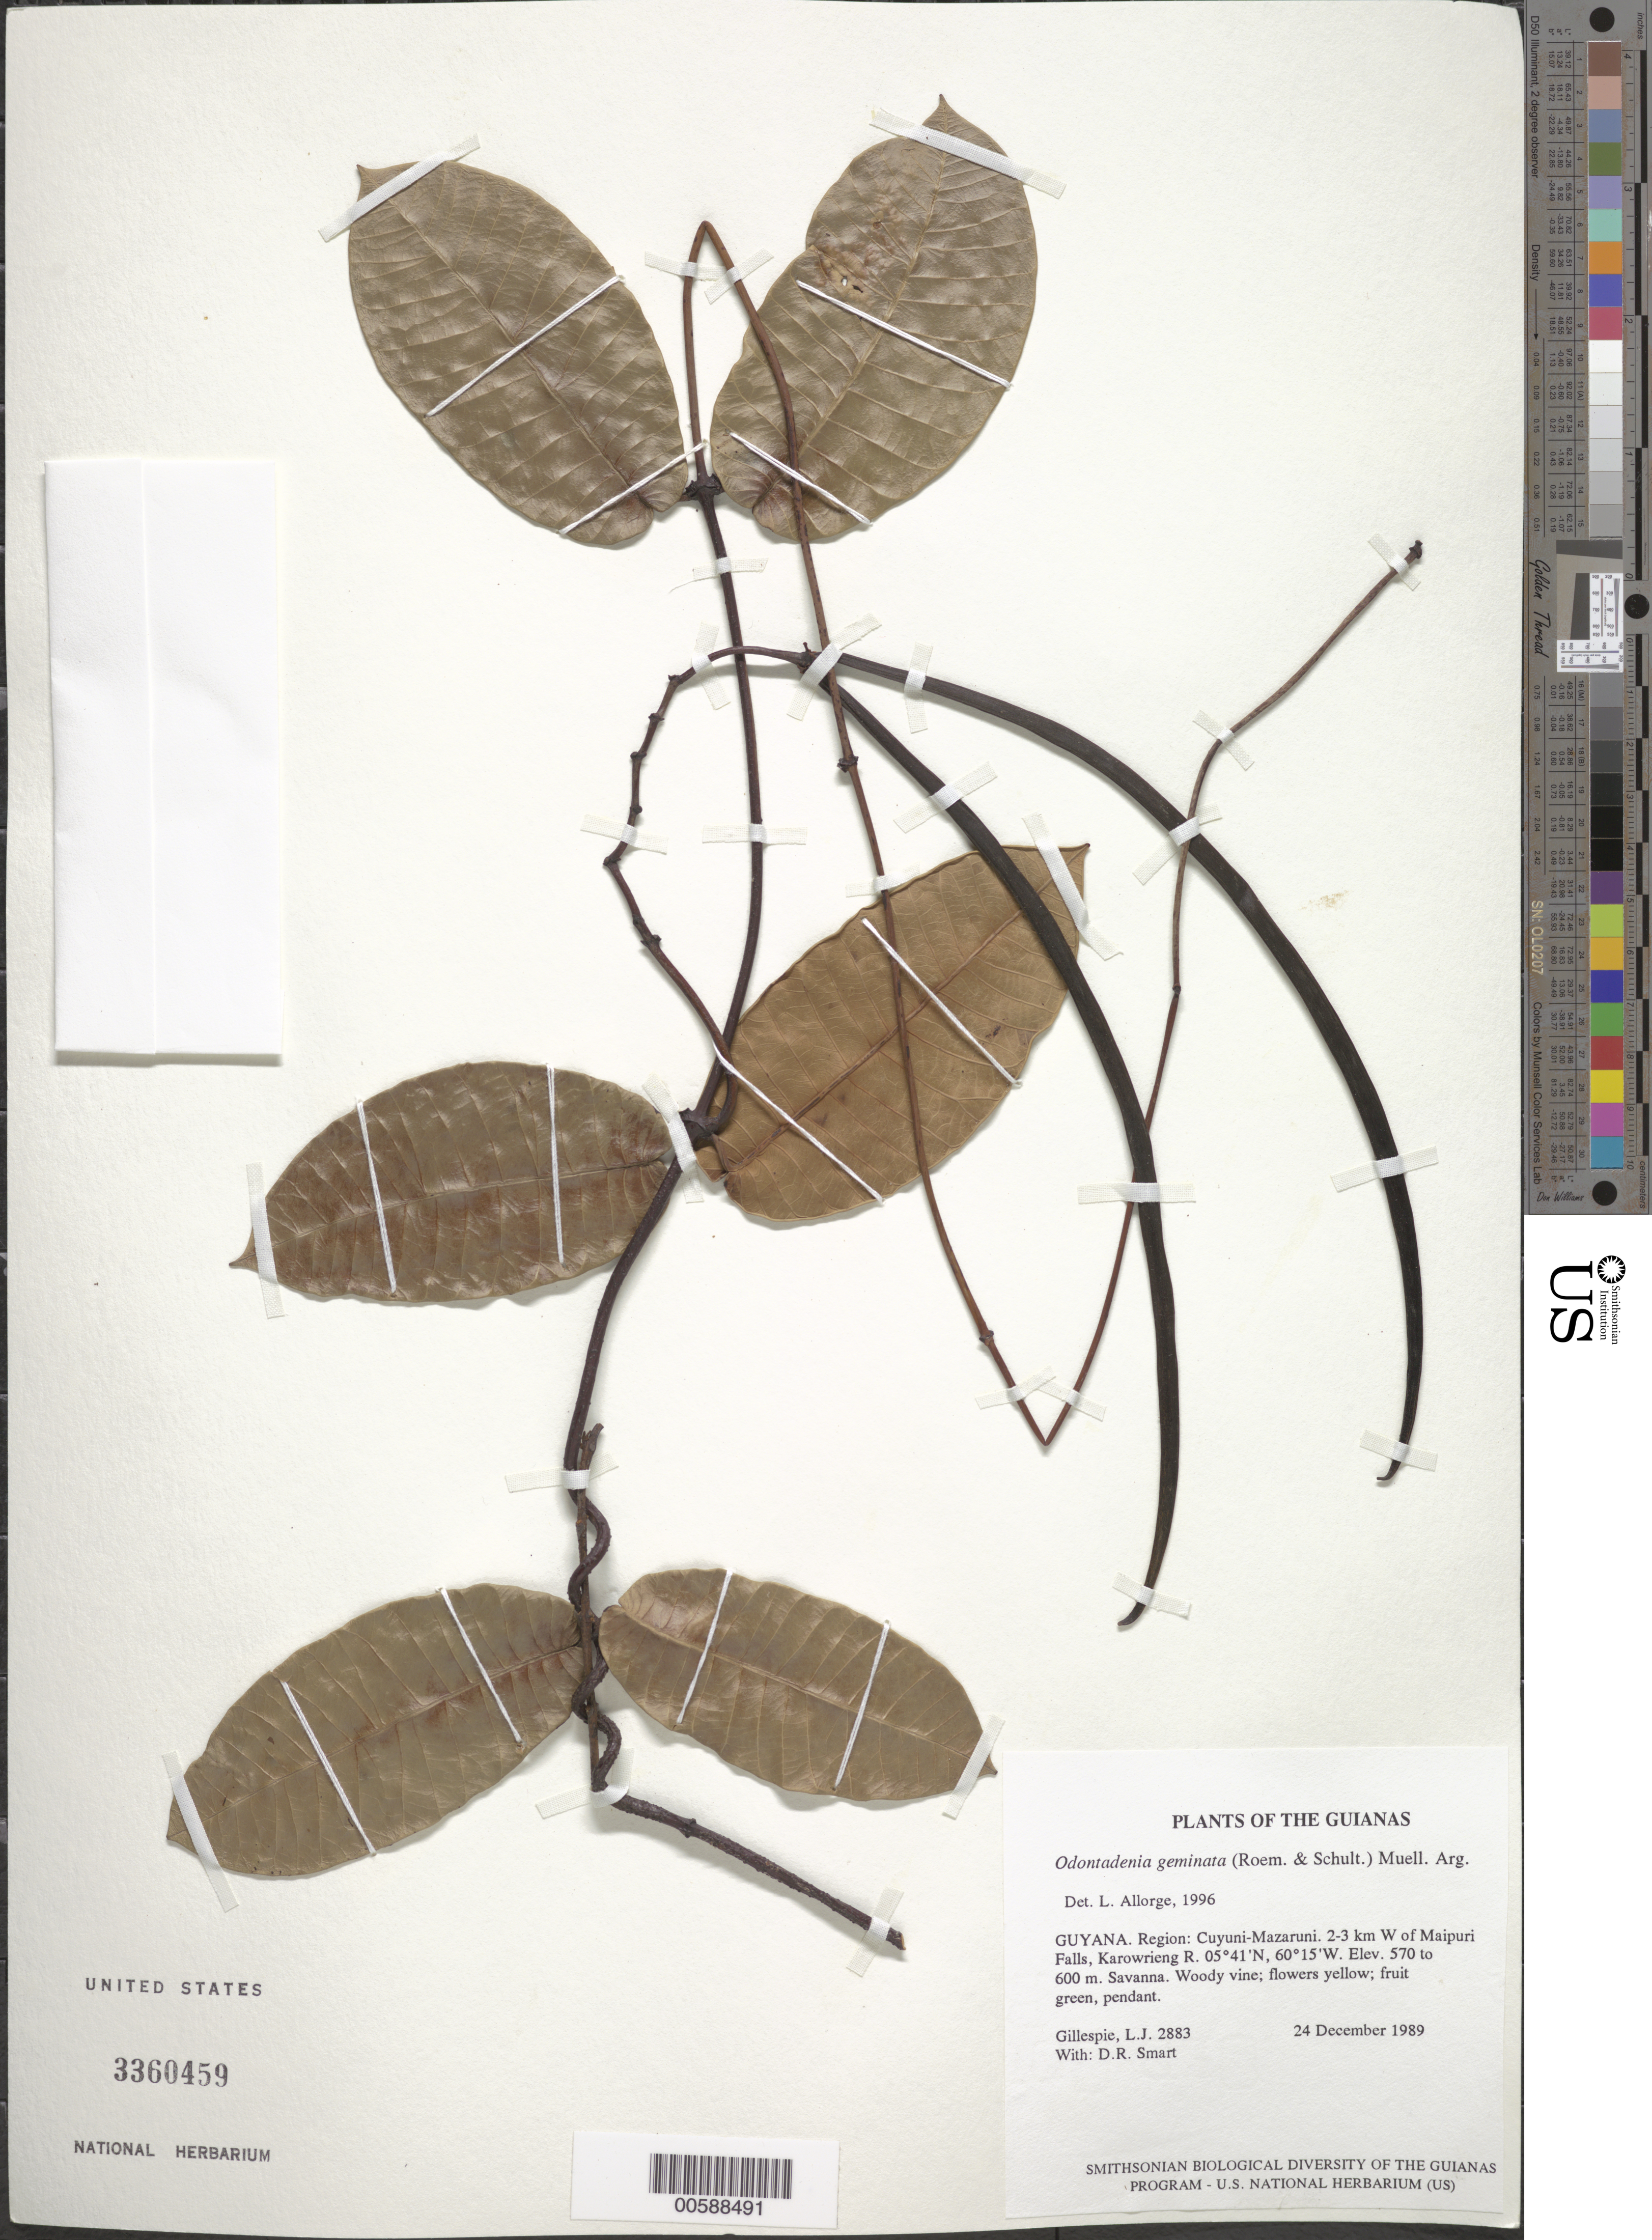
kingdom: Plantae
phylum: Tracheophyta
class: Magnoliopsida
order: Gentianales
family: Apocynaceae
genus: Odontadenia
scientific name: Odontadenia geminata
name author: (Hoffmanns. ex Roem. & Schult.) Müll. Arg.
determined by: Allorge, L.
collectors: L. J. Gillespie & D. R. Smart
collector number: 2883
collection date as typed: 24 December 1989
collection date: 1989-12-24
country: Guyana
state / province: Cuyuni-Mazaruni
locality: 2-3 km W of Maipuri Falls, Karowrieng R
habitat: Savanna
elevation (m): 570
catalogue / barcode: US 3360459